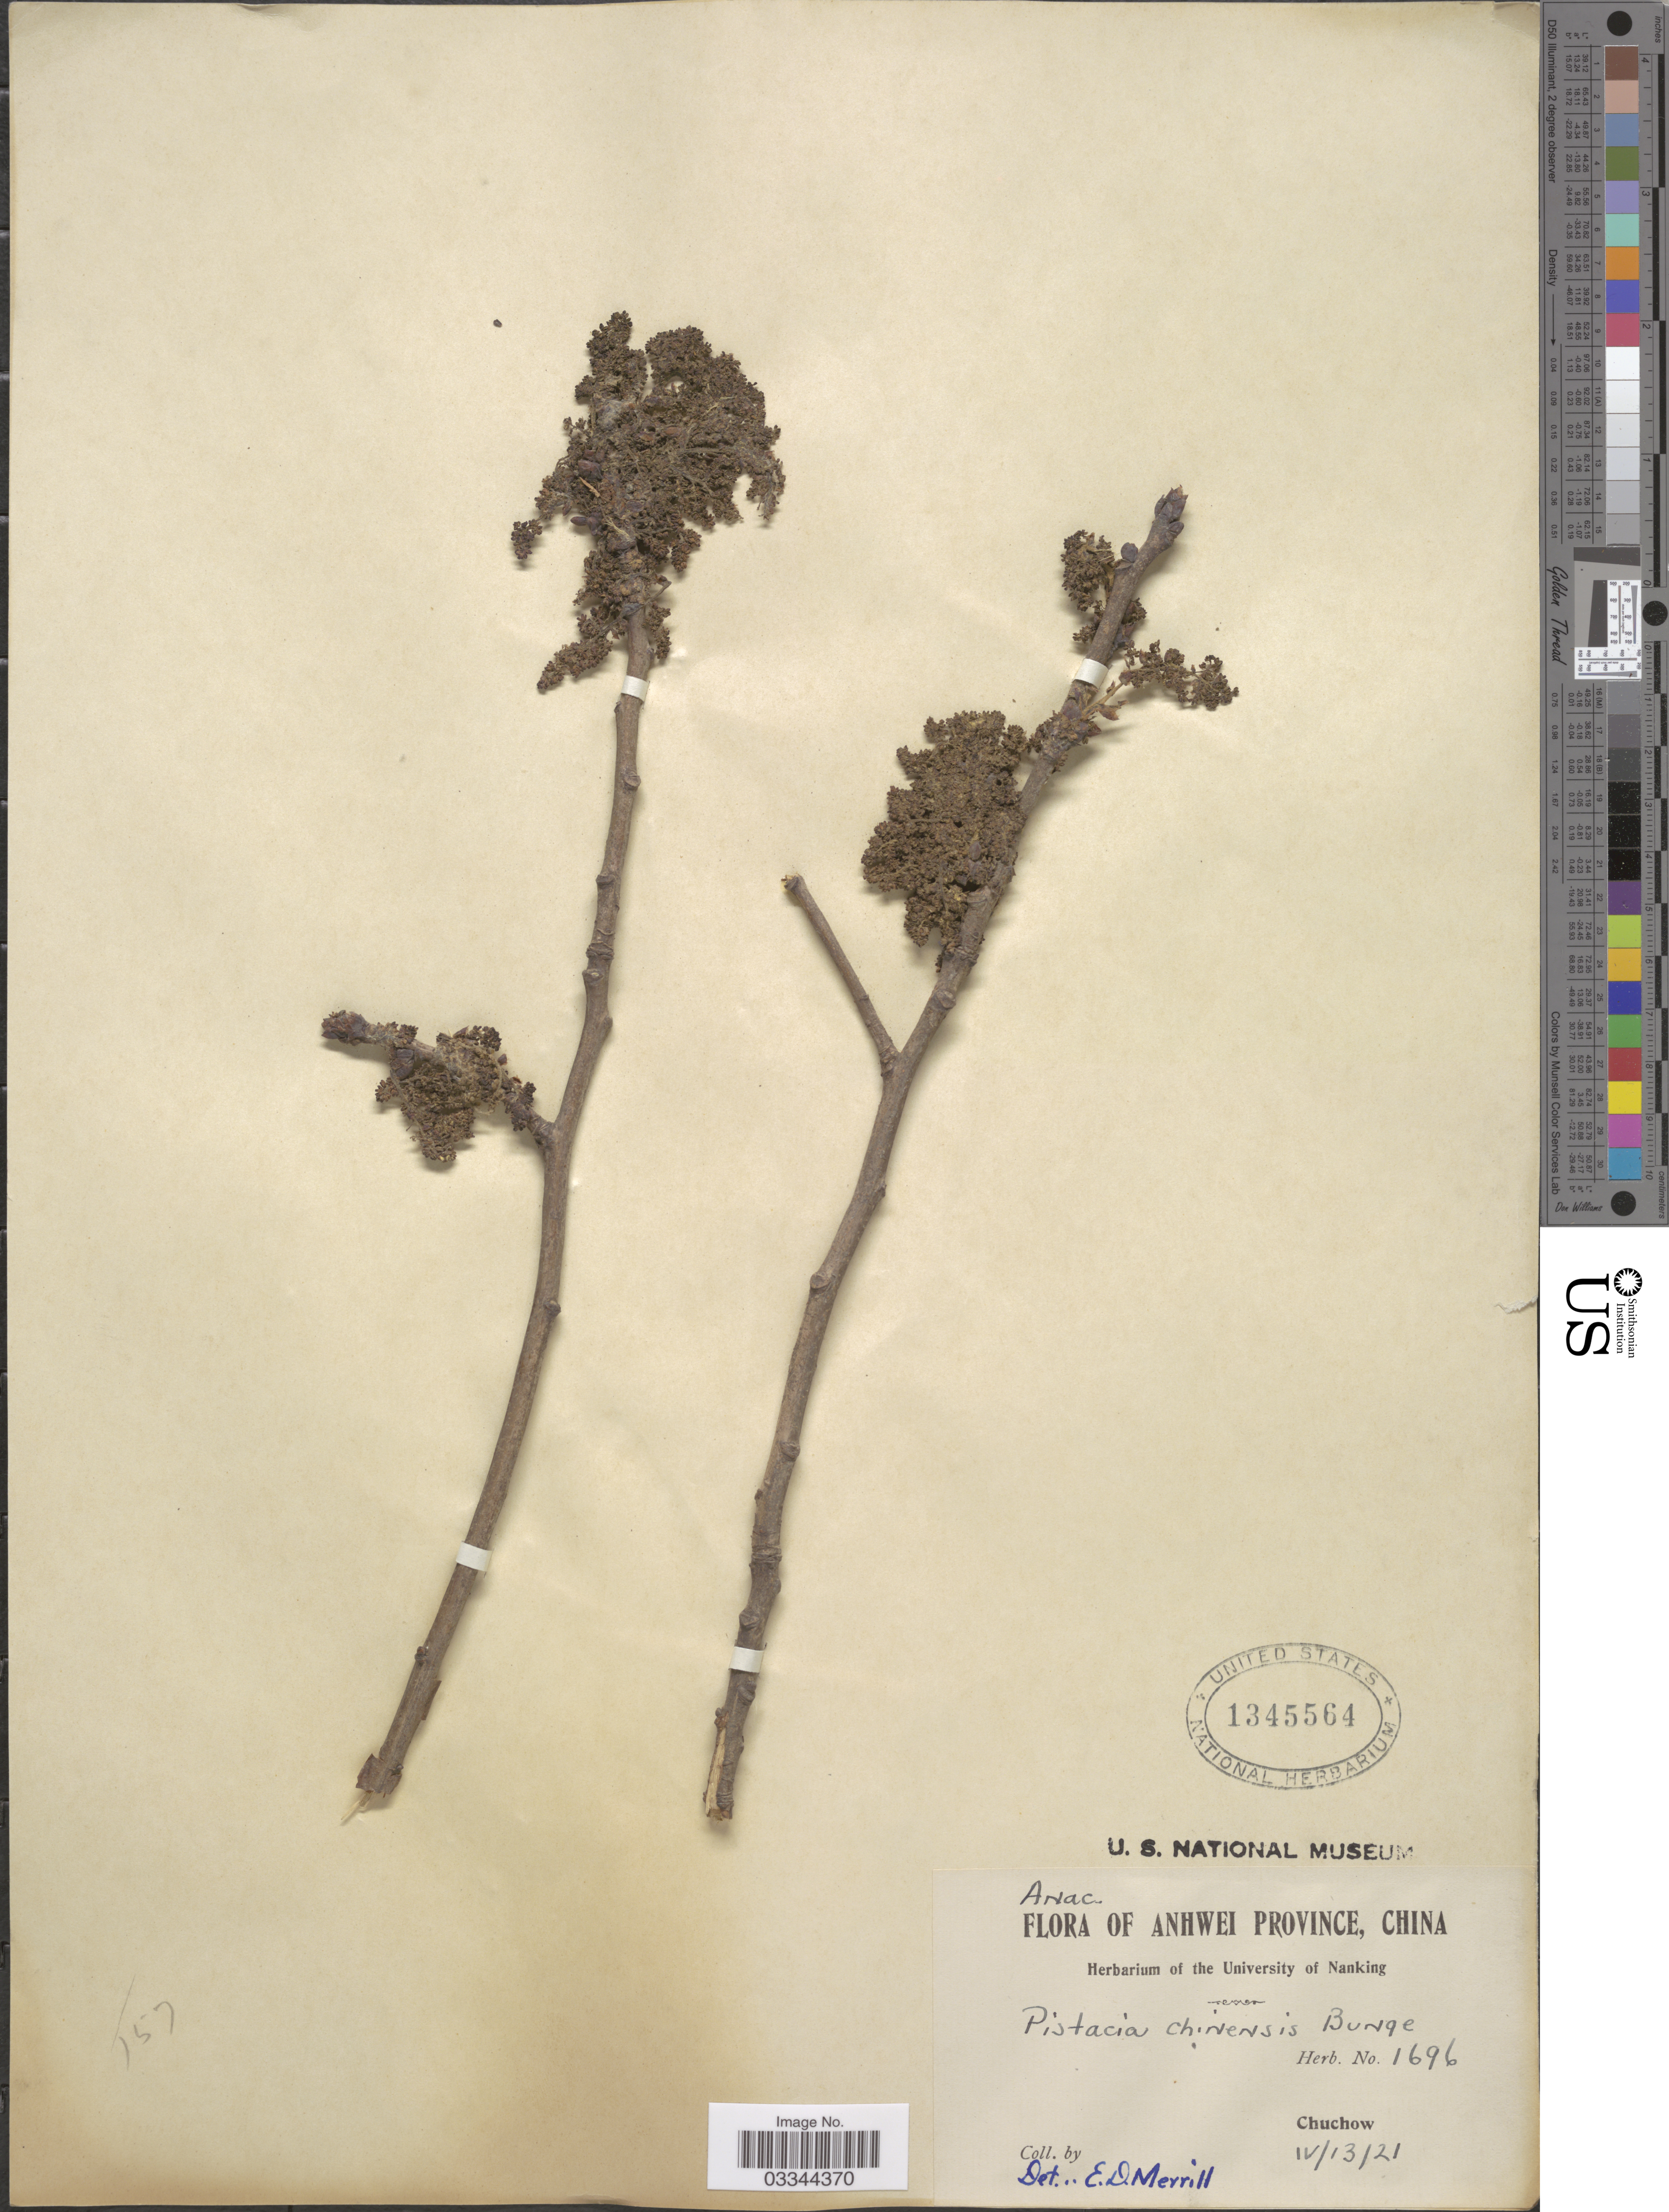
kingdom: Plantae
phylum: Tracheophyta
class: Magnoliopsida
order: Sapindales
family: Anacardiaceae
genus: Pistacia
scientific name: Pistacia chinensis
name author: Bunge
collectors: ex herb. University of Nanking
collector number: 1696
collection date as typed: Transcribed d/m/y: 13/4/21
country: China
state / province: Anhui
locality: Anhwei Province. Chuchow.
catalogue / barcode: US 1345564